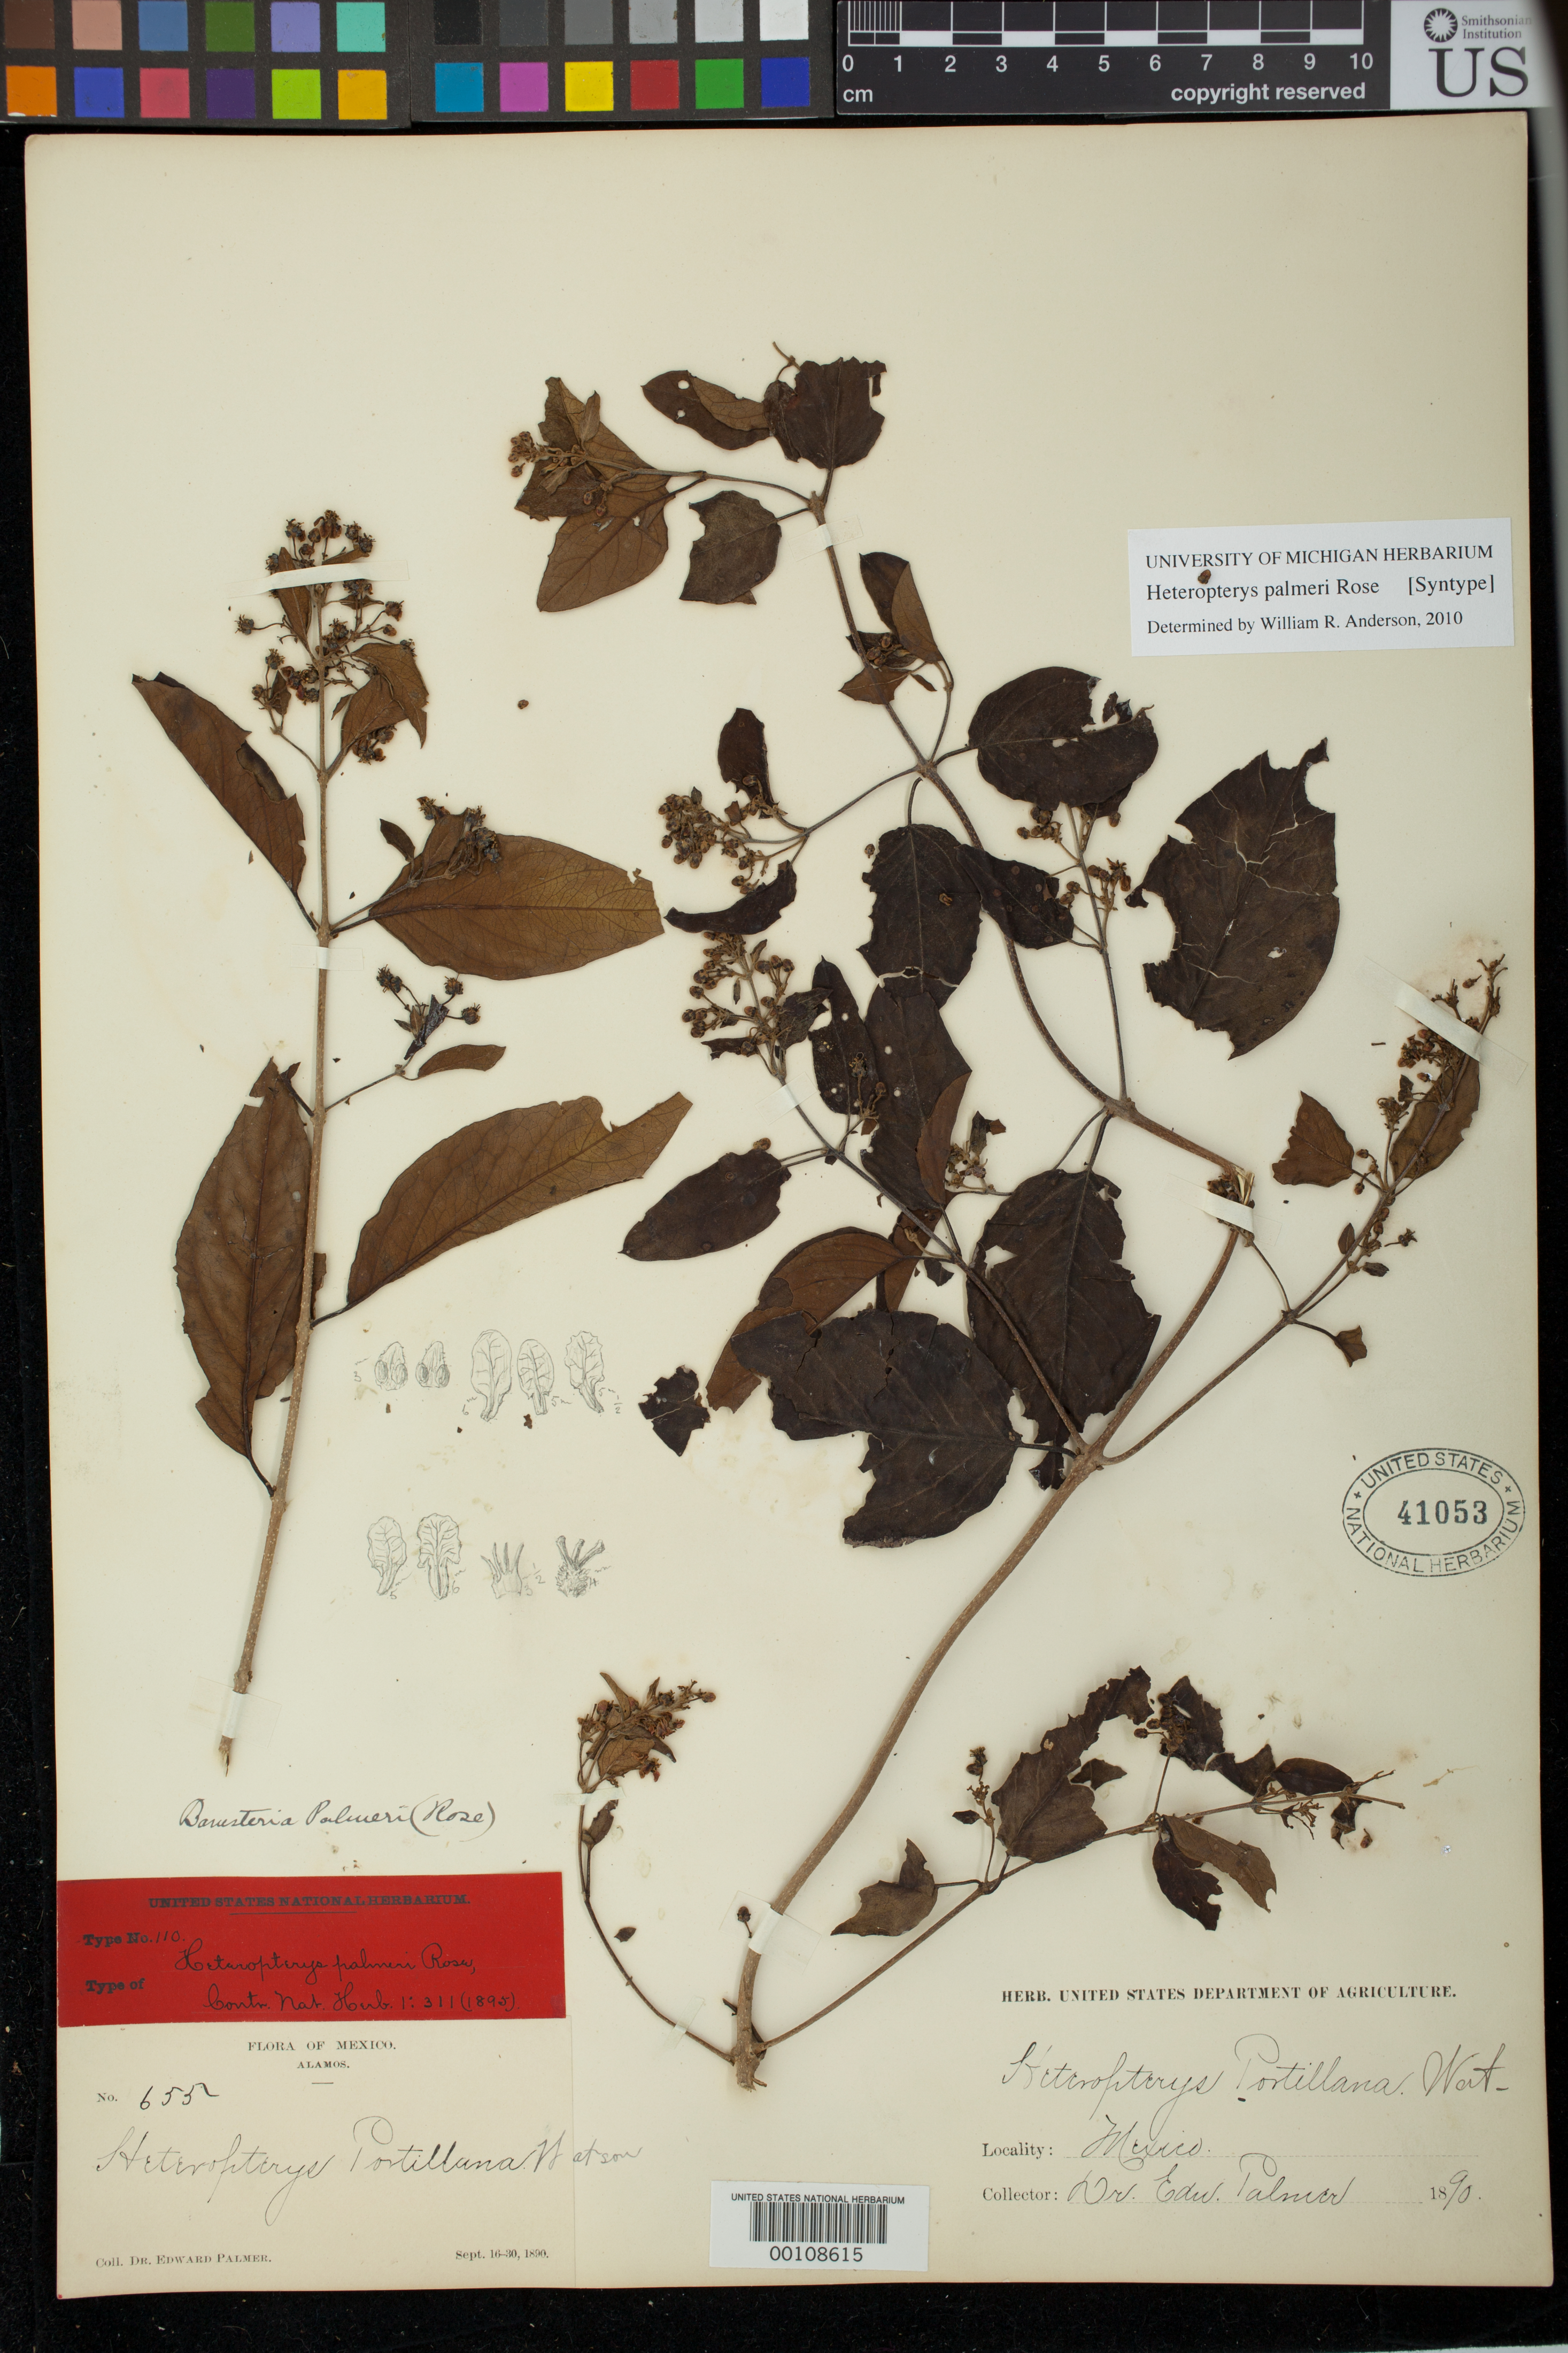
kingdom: Plantae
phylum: Tracheophyta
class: Magnoliopsida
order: Malpighiales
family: Malpighiaceae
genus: Heteropterys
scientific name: Heteropterys palmeri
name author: Rose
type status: Syntype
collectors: E. Palmer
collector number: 655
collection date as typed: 16 Sep 1890 to 30 Sep 1890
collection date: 1890-09-16/1890-09-30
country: Mexico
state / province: Sonora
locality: Alamos.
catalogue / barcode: US 41053